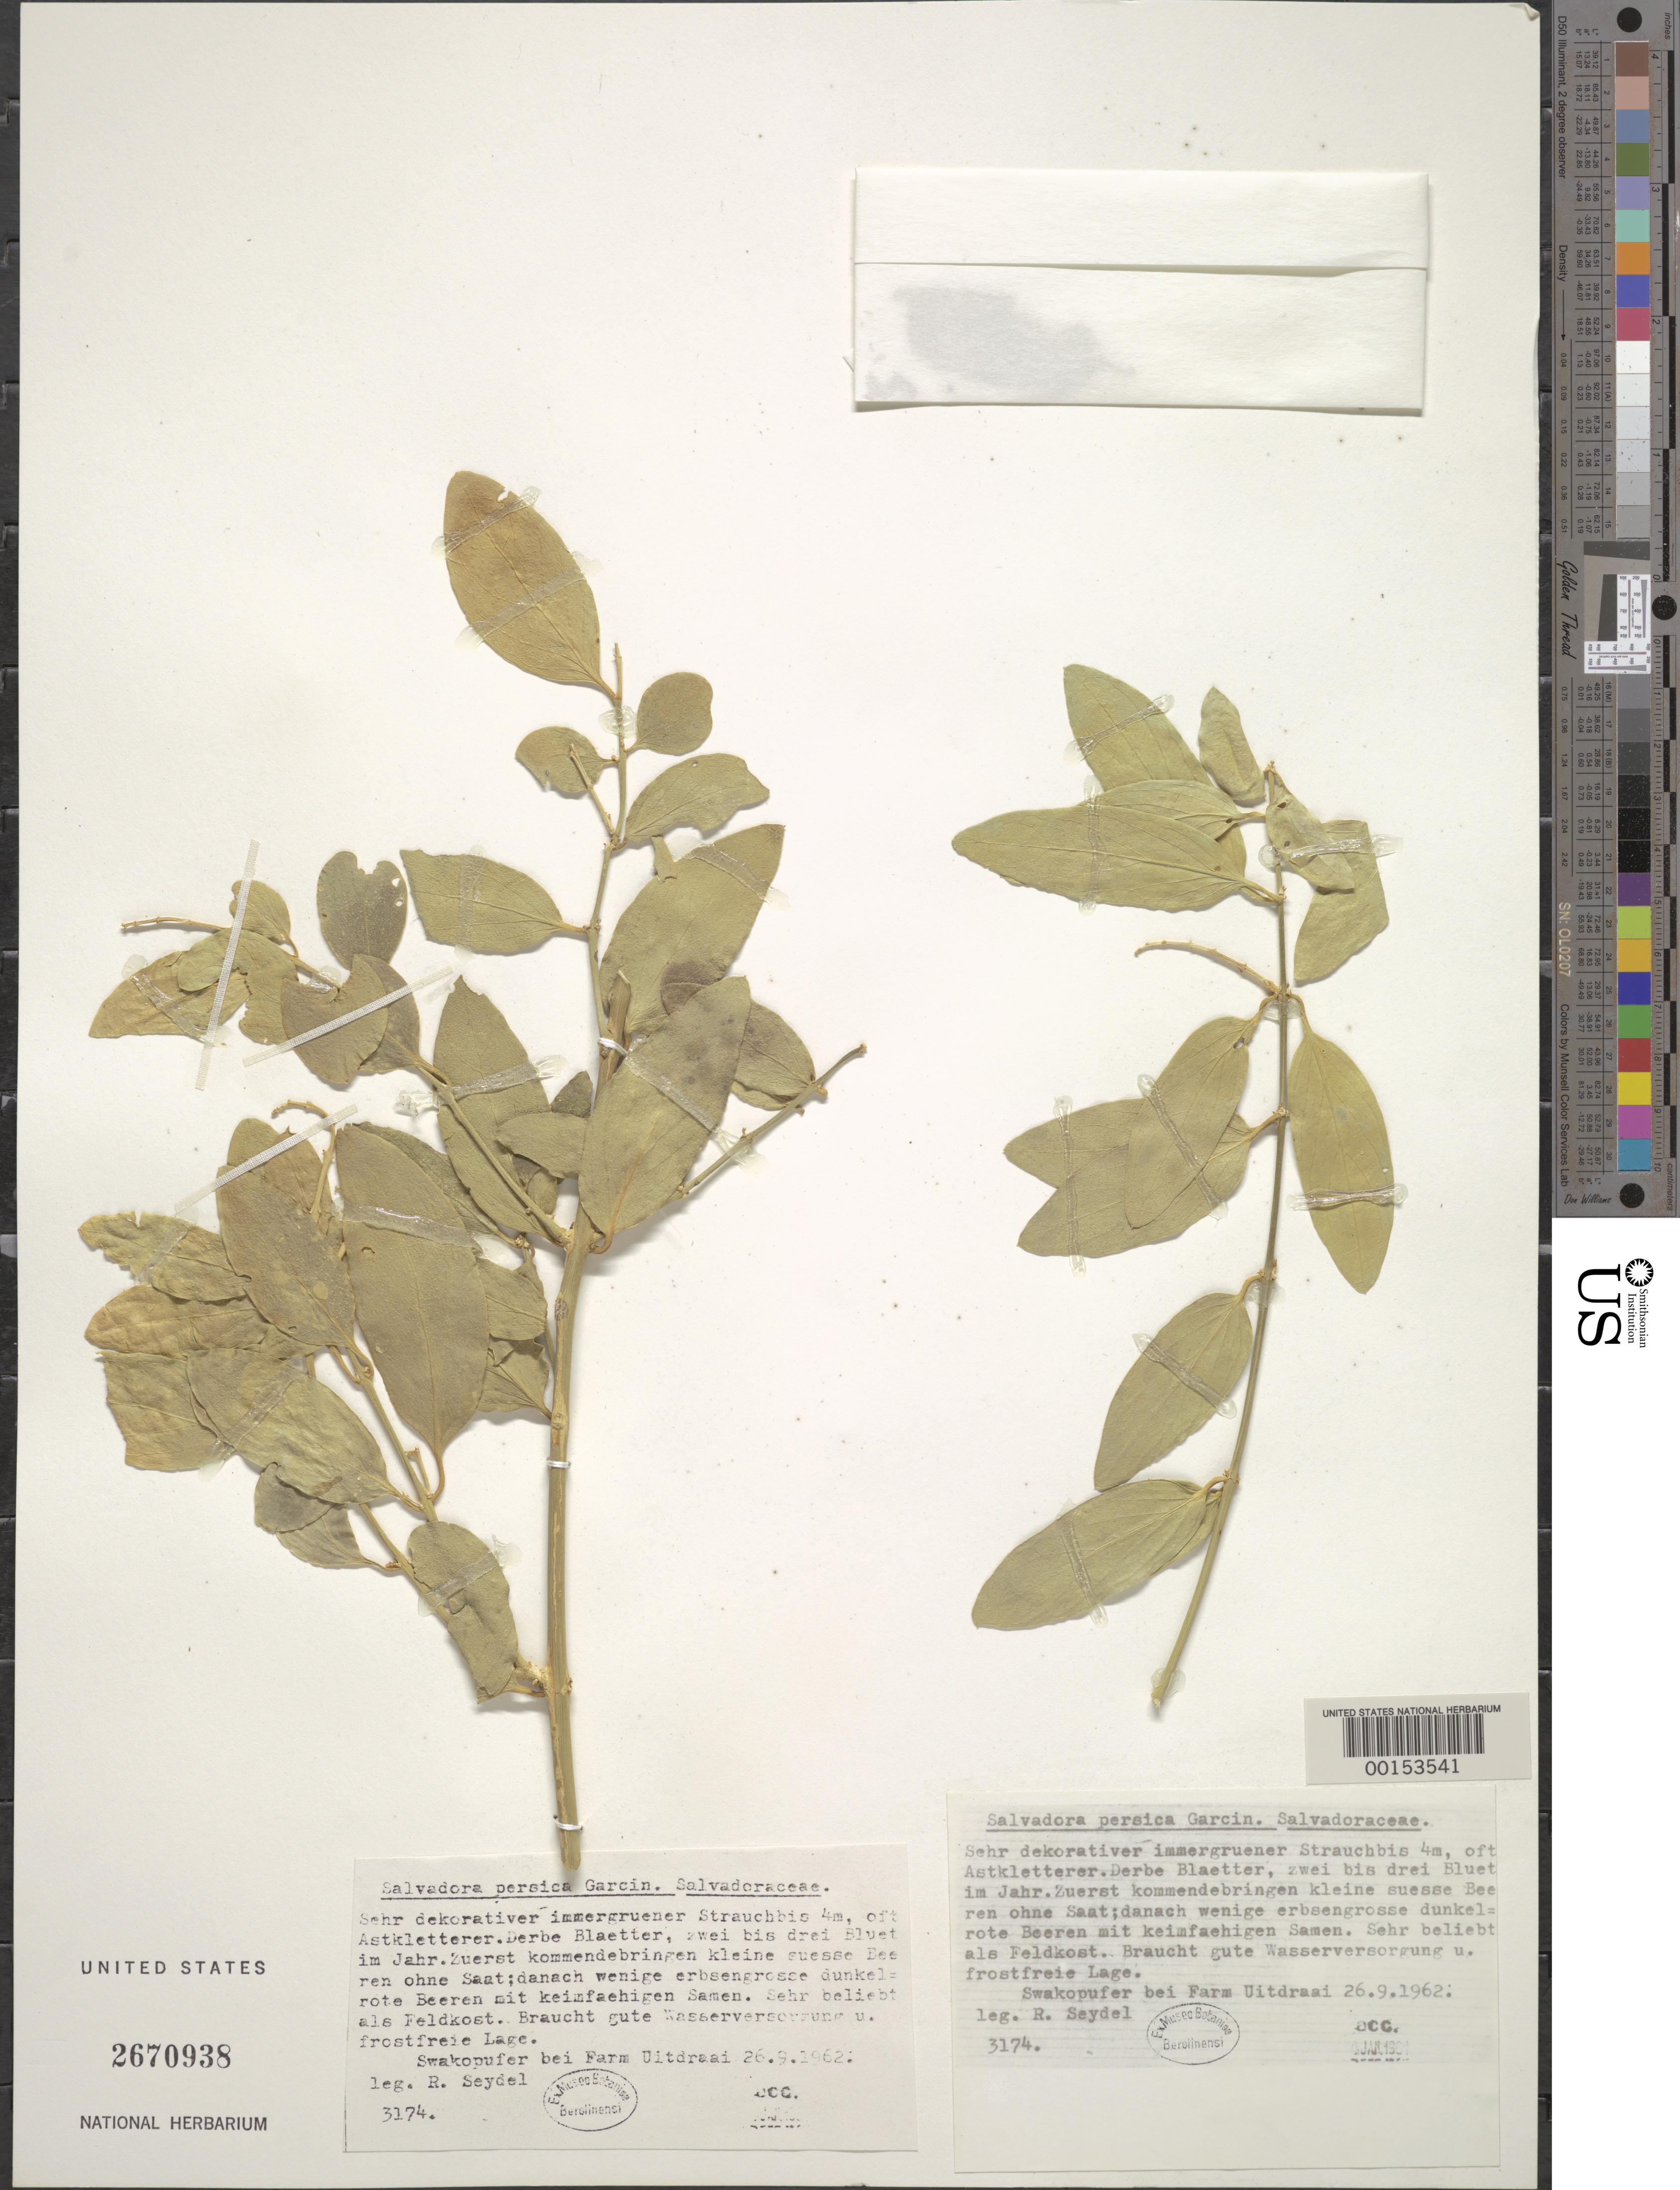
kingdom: Plantae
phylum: Tracheophyta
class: Magnoliopsida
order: Brassicales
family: Salvadoraceae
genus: Salvadora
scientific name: Salvadora persica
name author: L.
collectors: R. Seydel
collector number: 3174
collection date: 1962-09-26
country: Namibia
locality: Swakopufer bei Farm Uitdraai.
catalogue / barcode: US 2670938